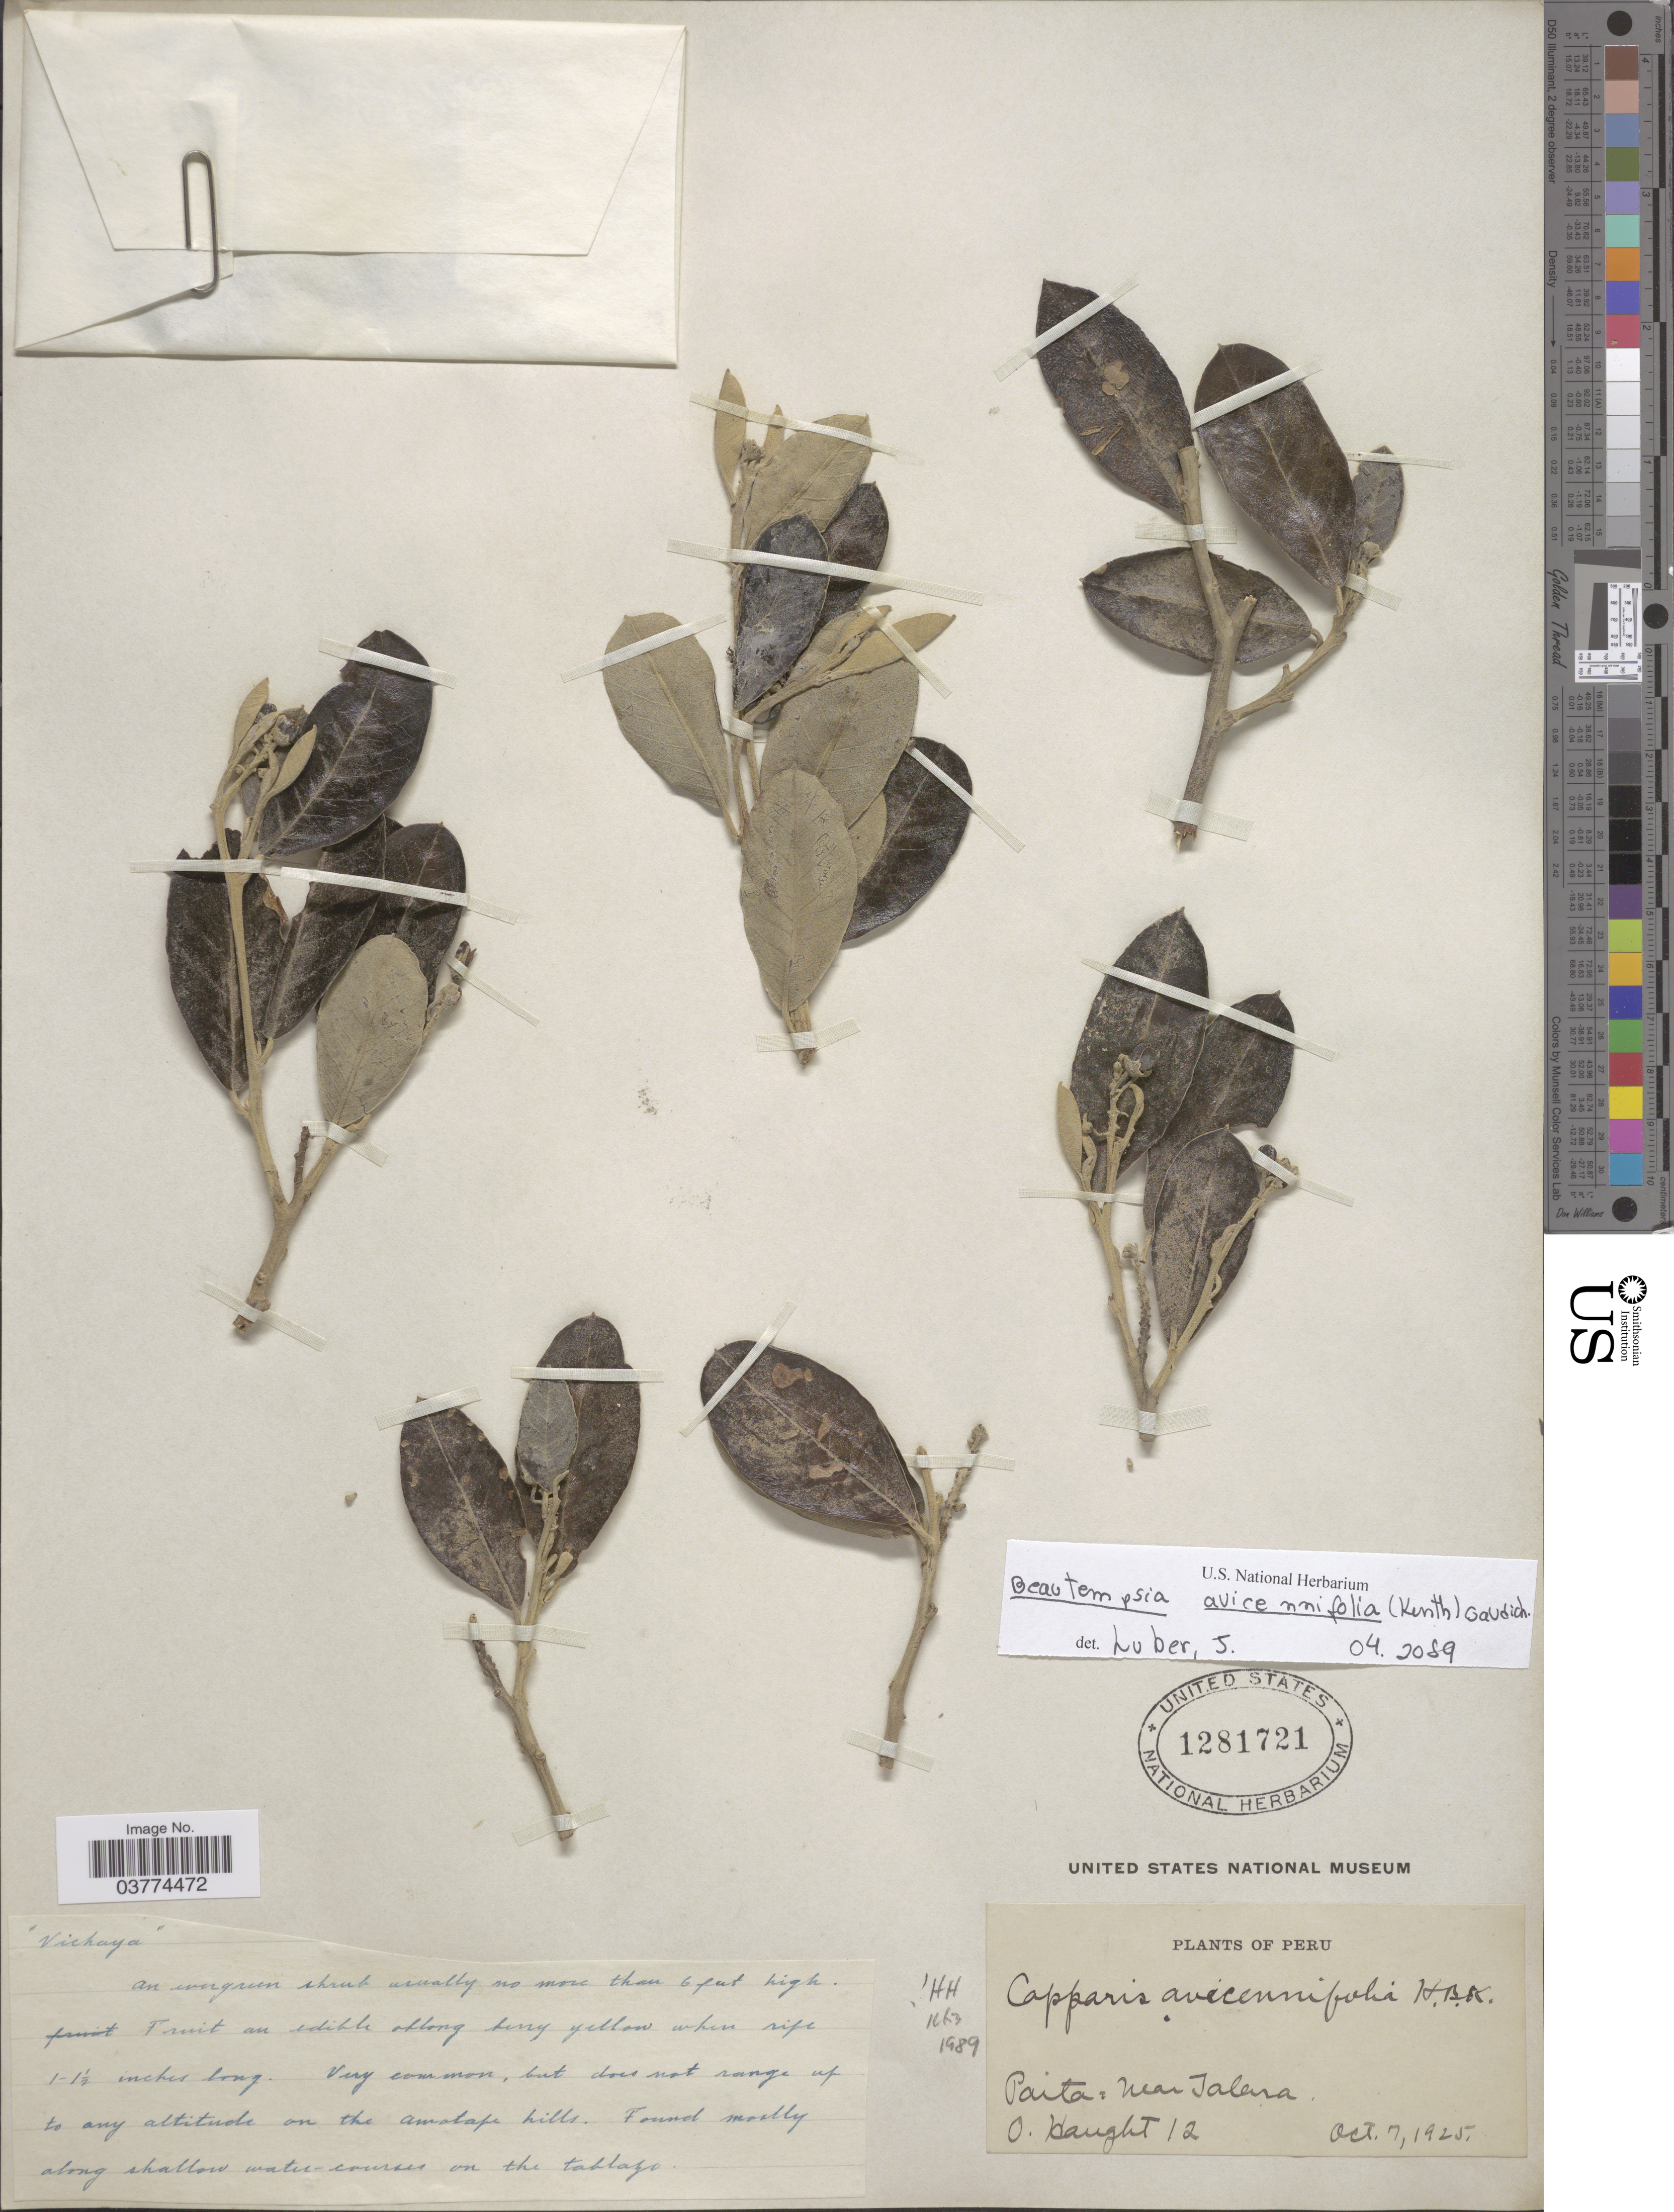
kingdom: Plantae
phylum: Tracheophyta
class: Magnoliopsida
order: Brassicales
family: Capparaceae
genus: Beautempsia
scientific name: Beautempsia avicenniifolia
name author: (Kunth) Gaudich.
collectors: O. Haught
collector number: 12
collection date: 1925-10-07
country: Peru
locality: Paita: near Talara.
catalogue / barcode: US 1281721